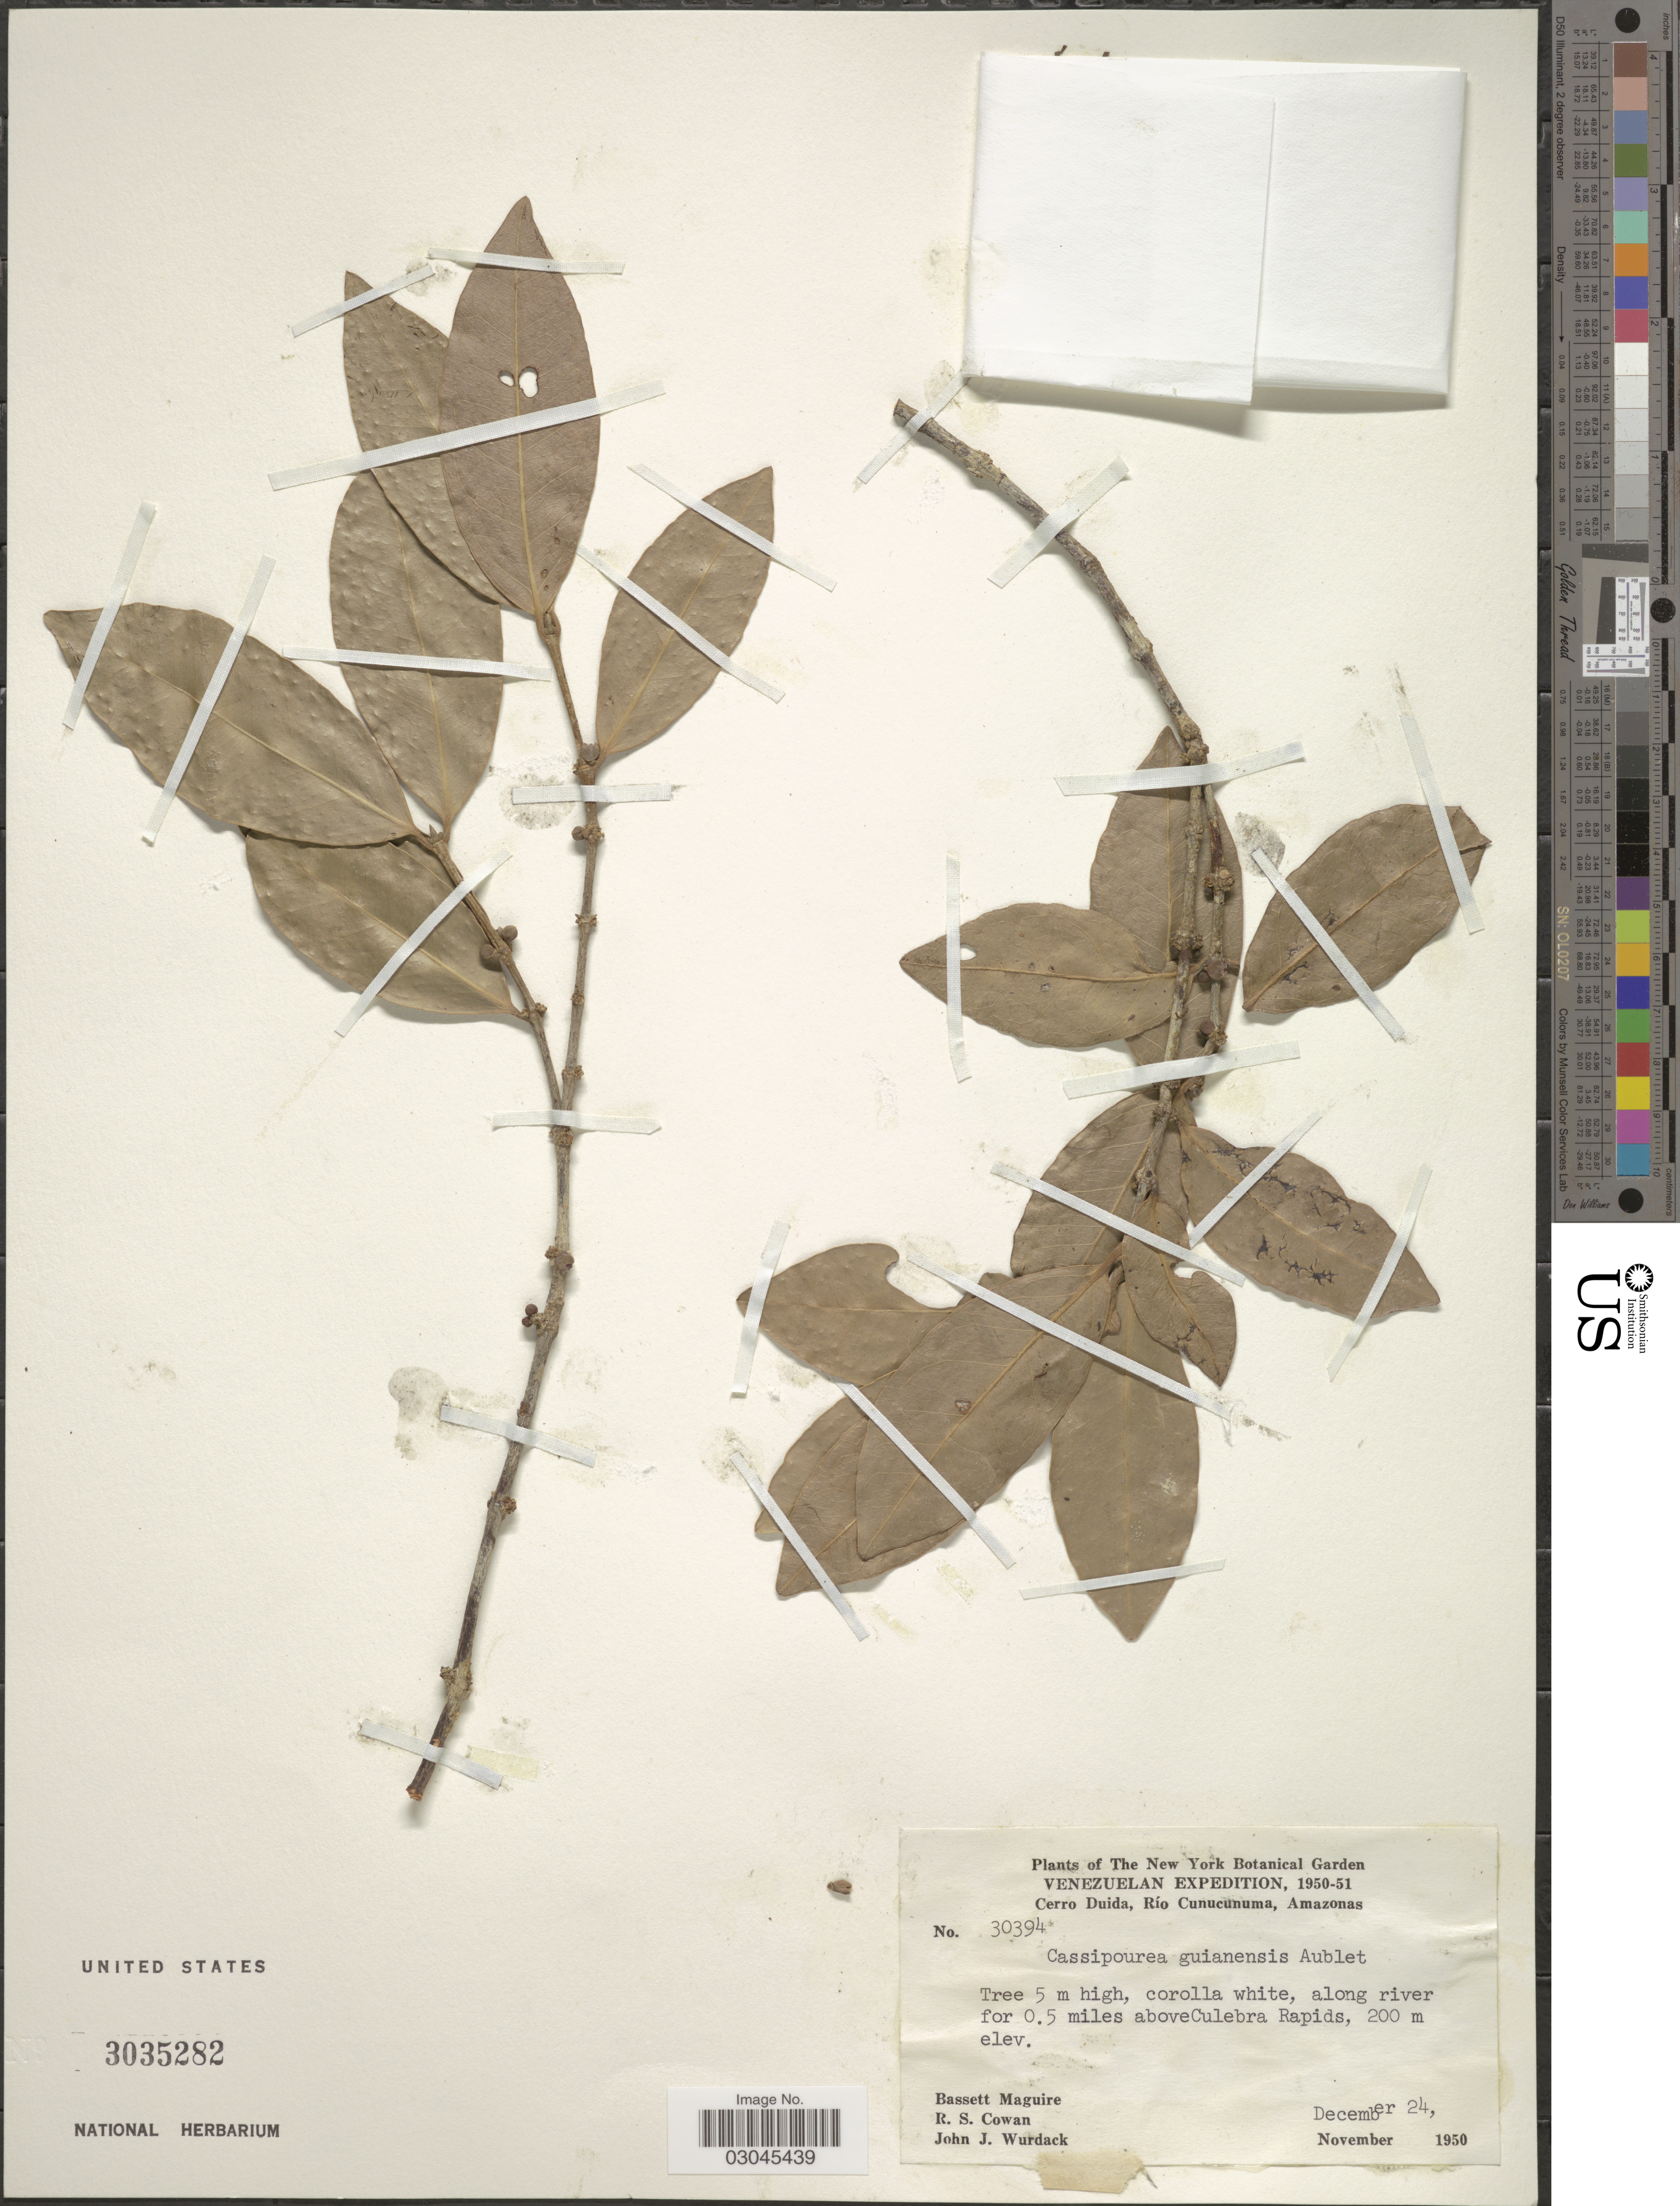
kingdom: Plantae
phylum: Tracheophyta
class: Magnoliopsida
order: Malpighiales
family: Rhizophoraceae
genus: Cassipourea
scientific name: Cassipourea guianensis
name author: Aubl.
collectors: B. Maguire, R. S. Cowan & J. J. Wurdack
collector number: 30394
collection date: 1950-11/1950-12-24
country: Venezuela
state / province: Amazonas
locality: Cerro Duida, Río Cunucunuma, Amazonas. Along river for 0.5 miles above Culebra Rapids.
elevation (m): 200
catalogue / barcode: US 3035282